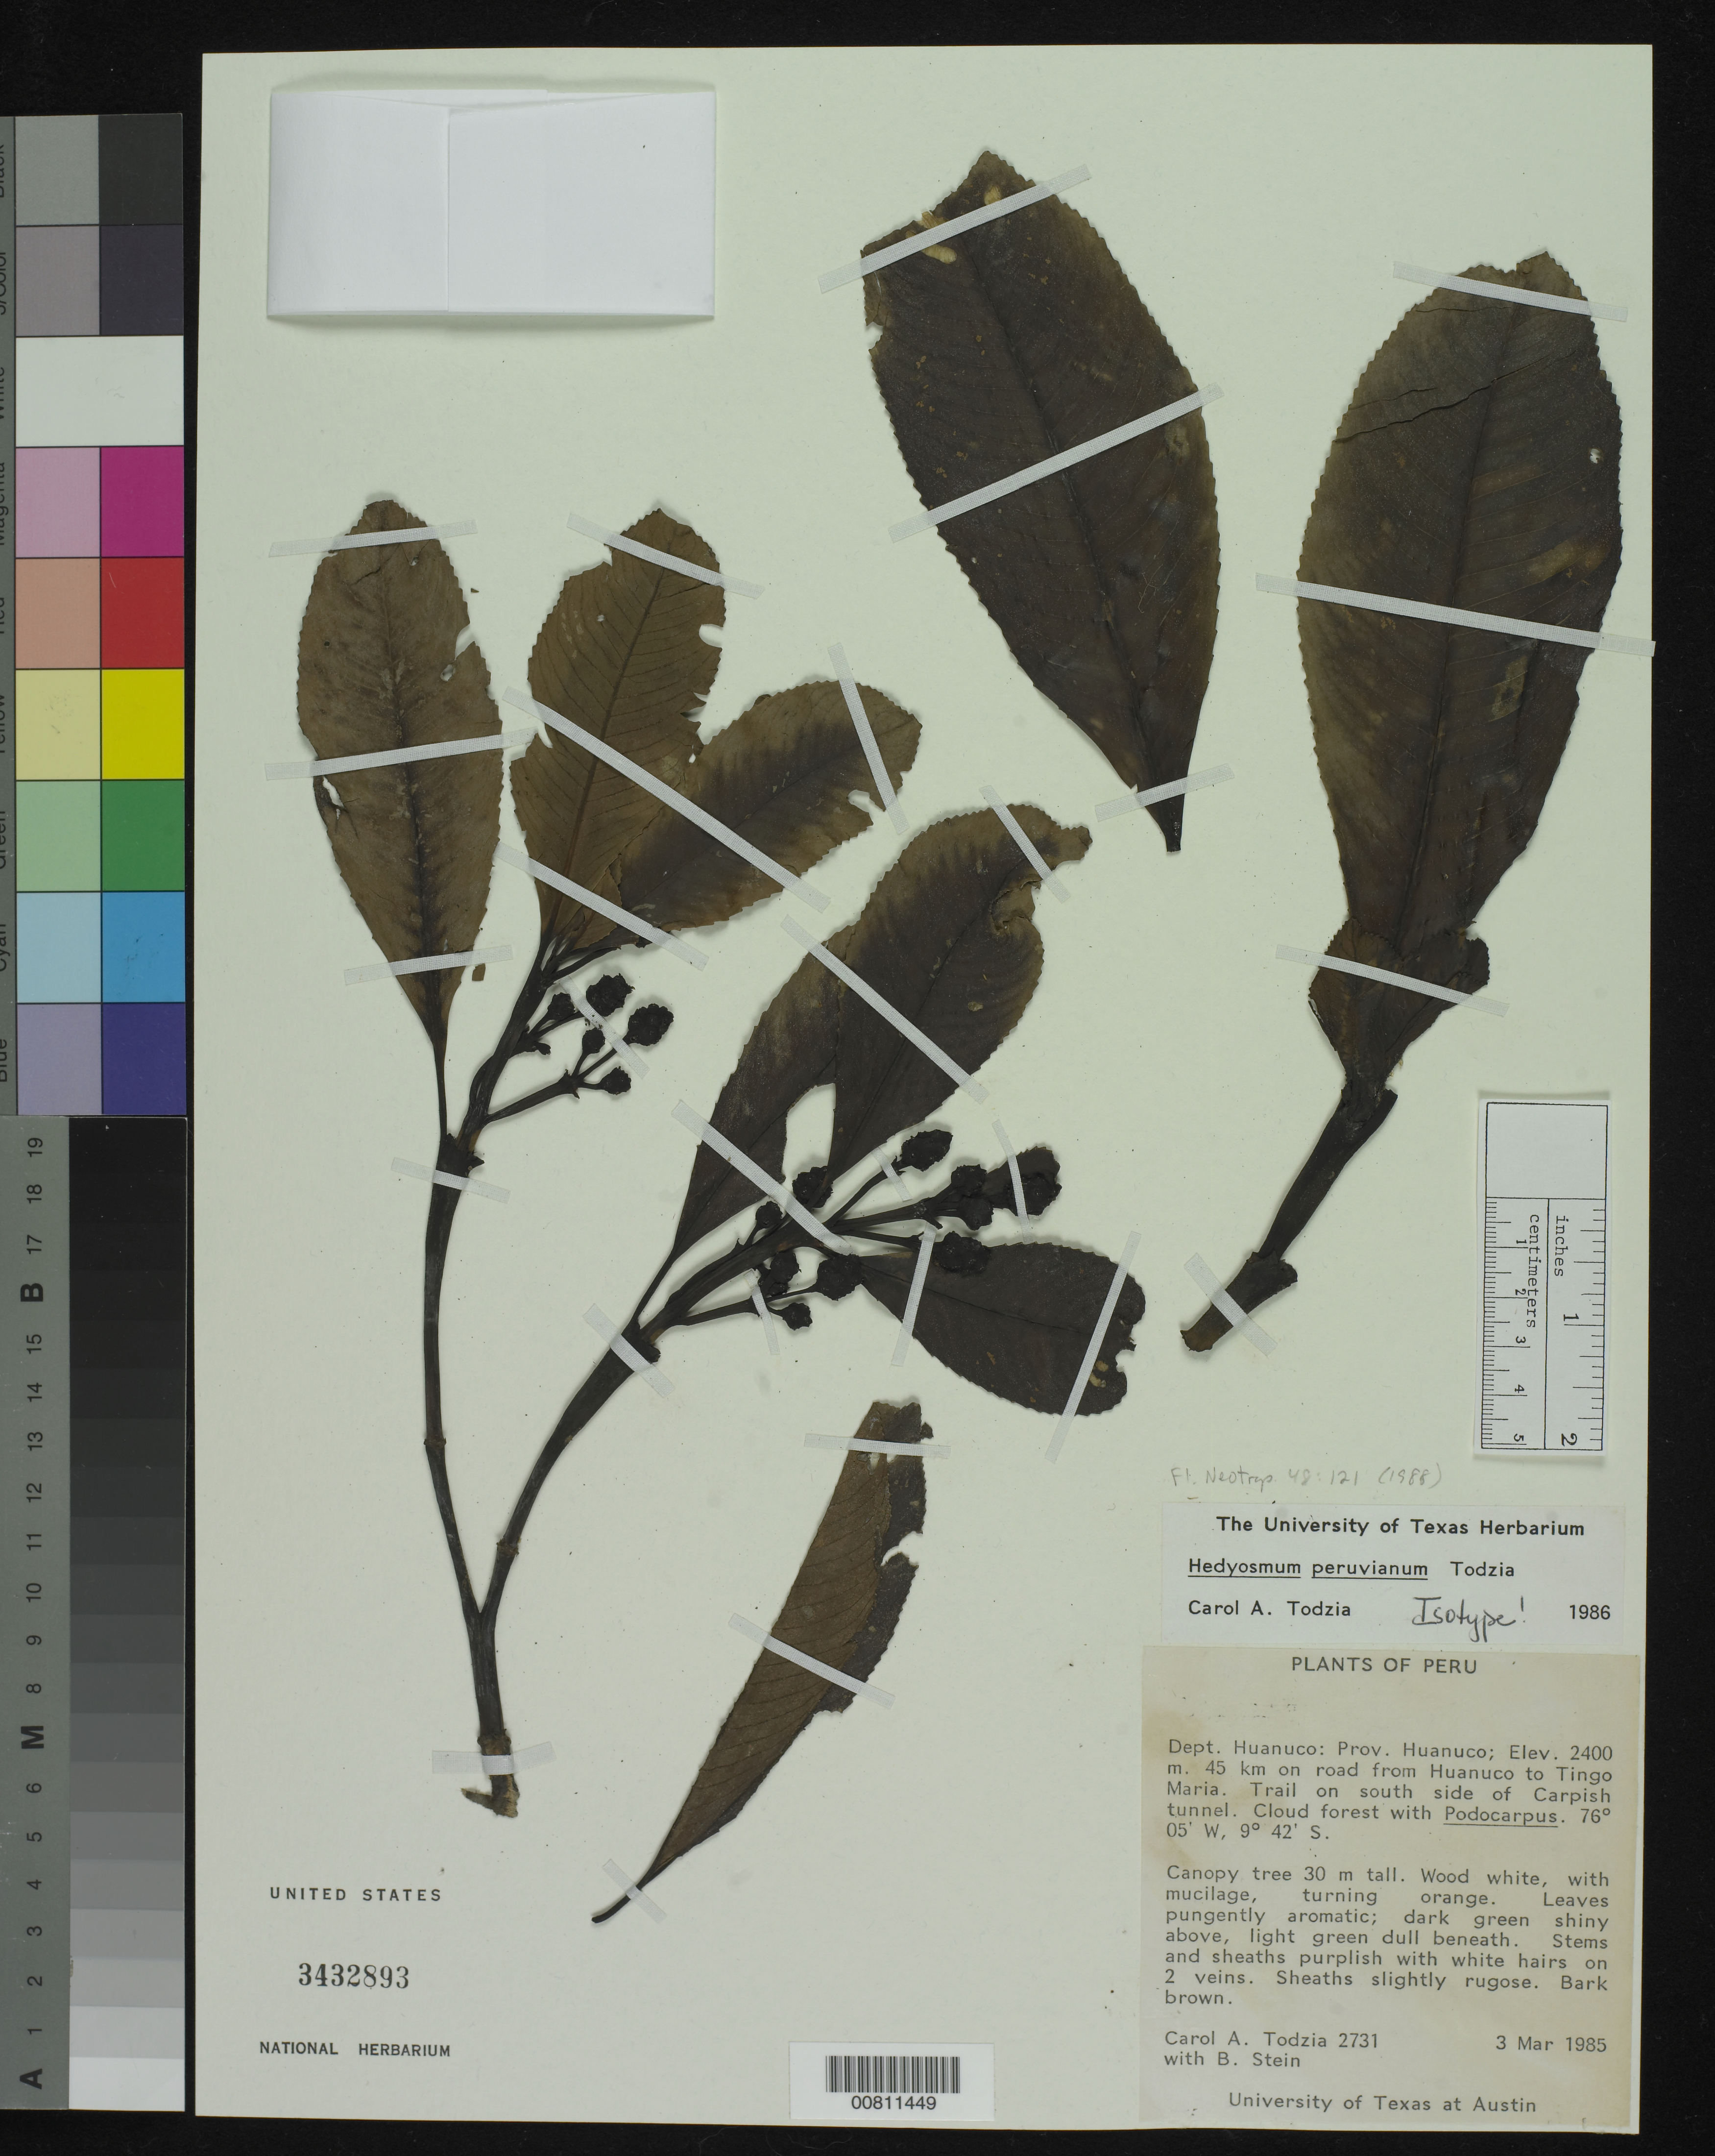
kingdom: Plantae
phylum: Tracheophyta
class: Magnoliopsida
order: Chloranthales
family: Chloranthaceae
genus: Hedyosmum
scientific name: Hedyosmum peruvianum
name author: Todzia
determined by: Todzia, C. A., (TEX), University of Texas Austin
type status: Isotype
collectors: C. A. Todzia & B. Stein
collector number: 2731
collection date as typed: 03 Mar 1985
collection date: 1985-03-03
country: Peru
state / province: Huánuco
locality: Dept. Huanuco: Prov. Huanuco; 45 km on road from Huanuco to tingo Maria. Trail on south side of Carpish tunnel.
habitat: Cloud forest with Podocarpus.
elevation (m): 2400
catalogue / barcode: US 3432893